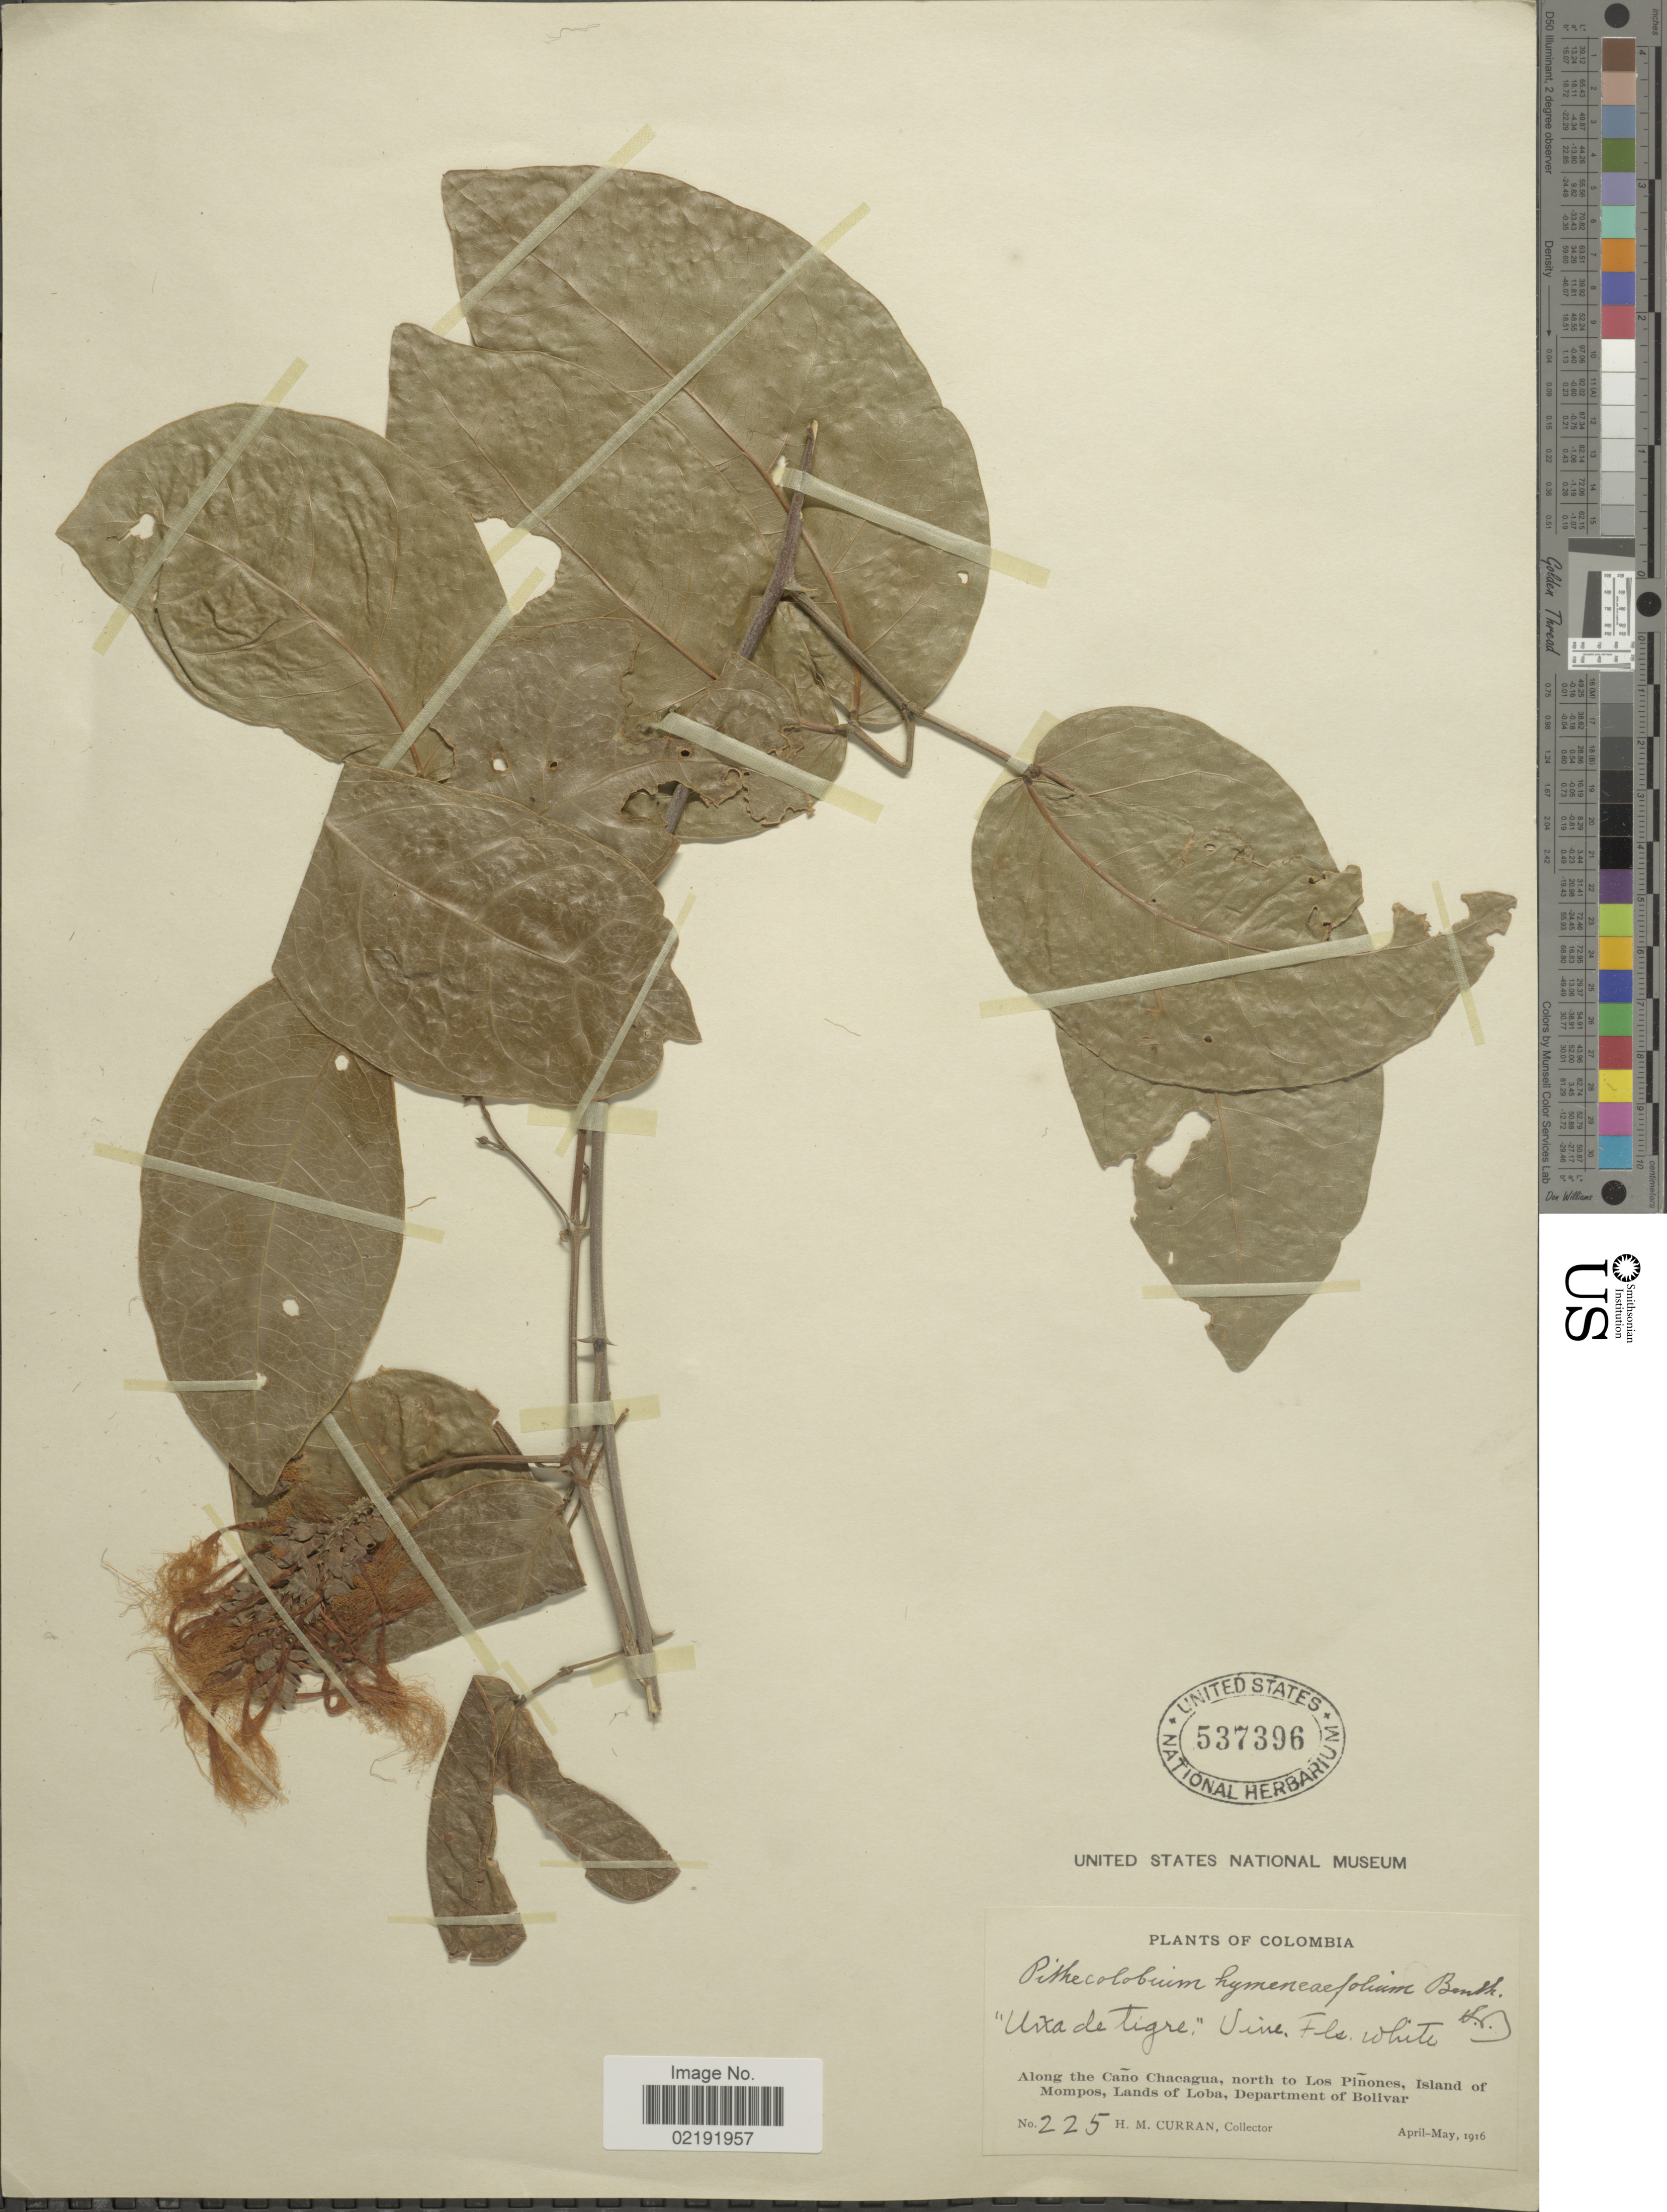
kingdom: Plantae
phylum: Tracheophyta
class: Magnoliopsida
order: Fabales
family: Fabaceae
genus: Pithecellobium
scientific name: Pithecellobium hymenaeifolium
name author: (Humb. & Bonpl. ex Willd.) Benth.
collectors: H. M. Curran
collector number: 225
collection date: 1916-04/1916-05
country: Colombia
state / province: Bolívar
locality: Along the Caño Chacagua, north to Los Piñones, Island of Mompos, Lands of Loba, Department of Bolivar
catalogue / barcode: US 537396